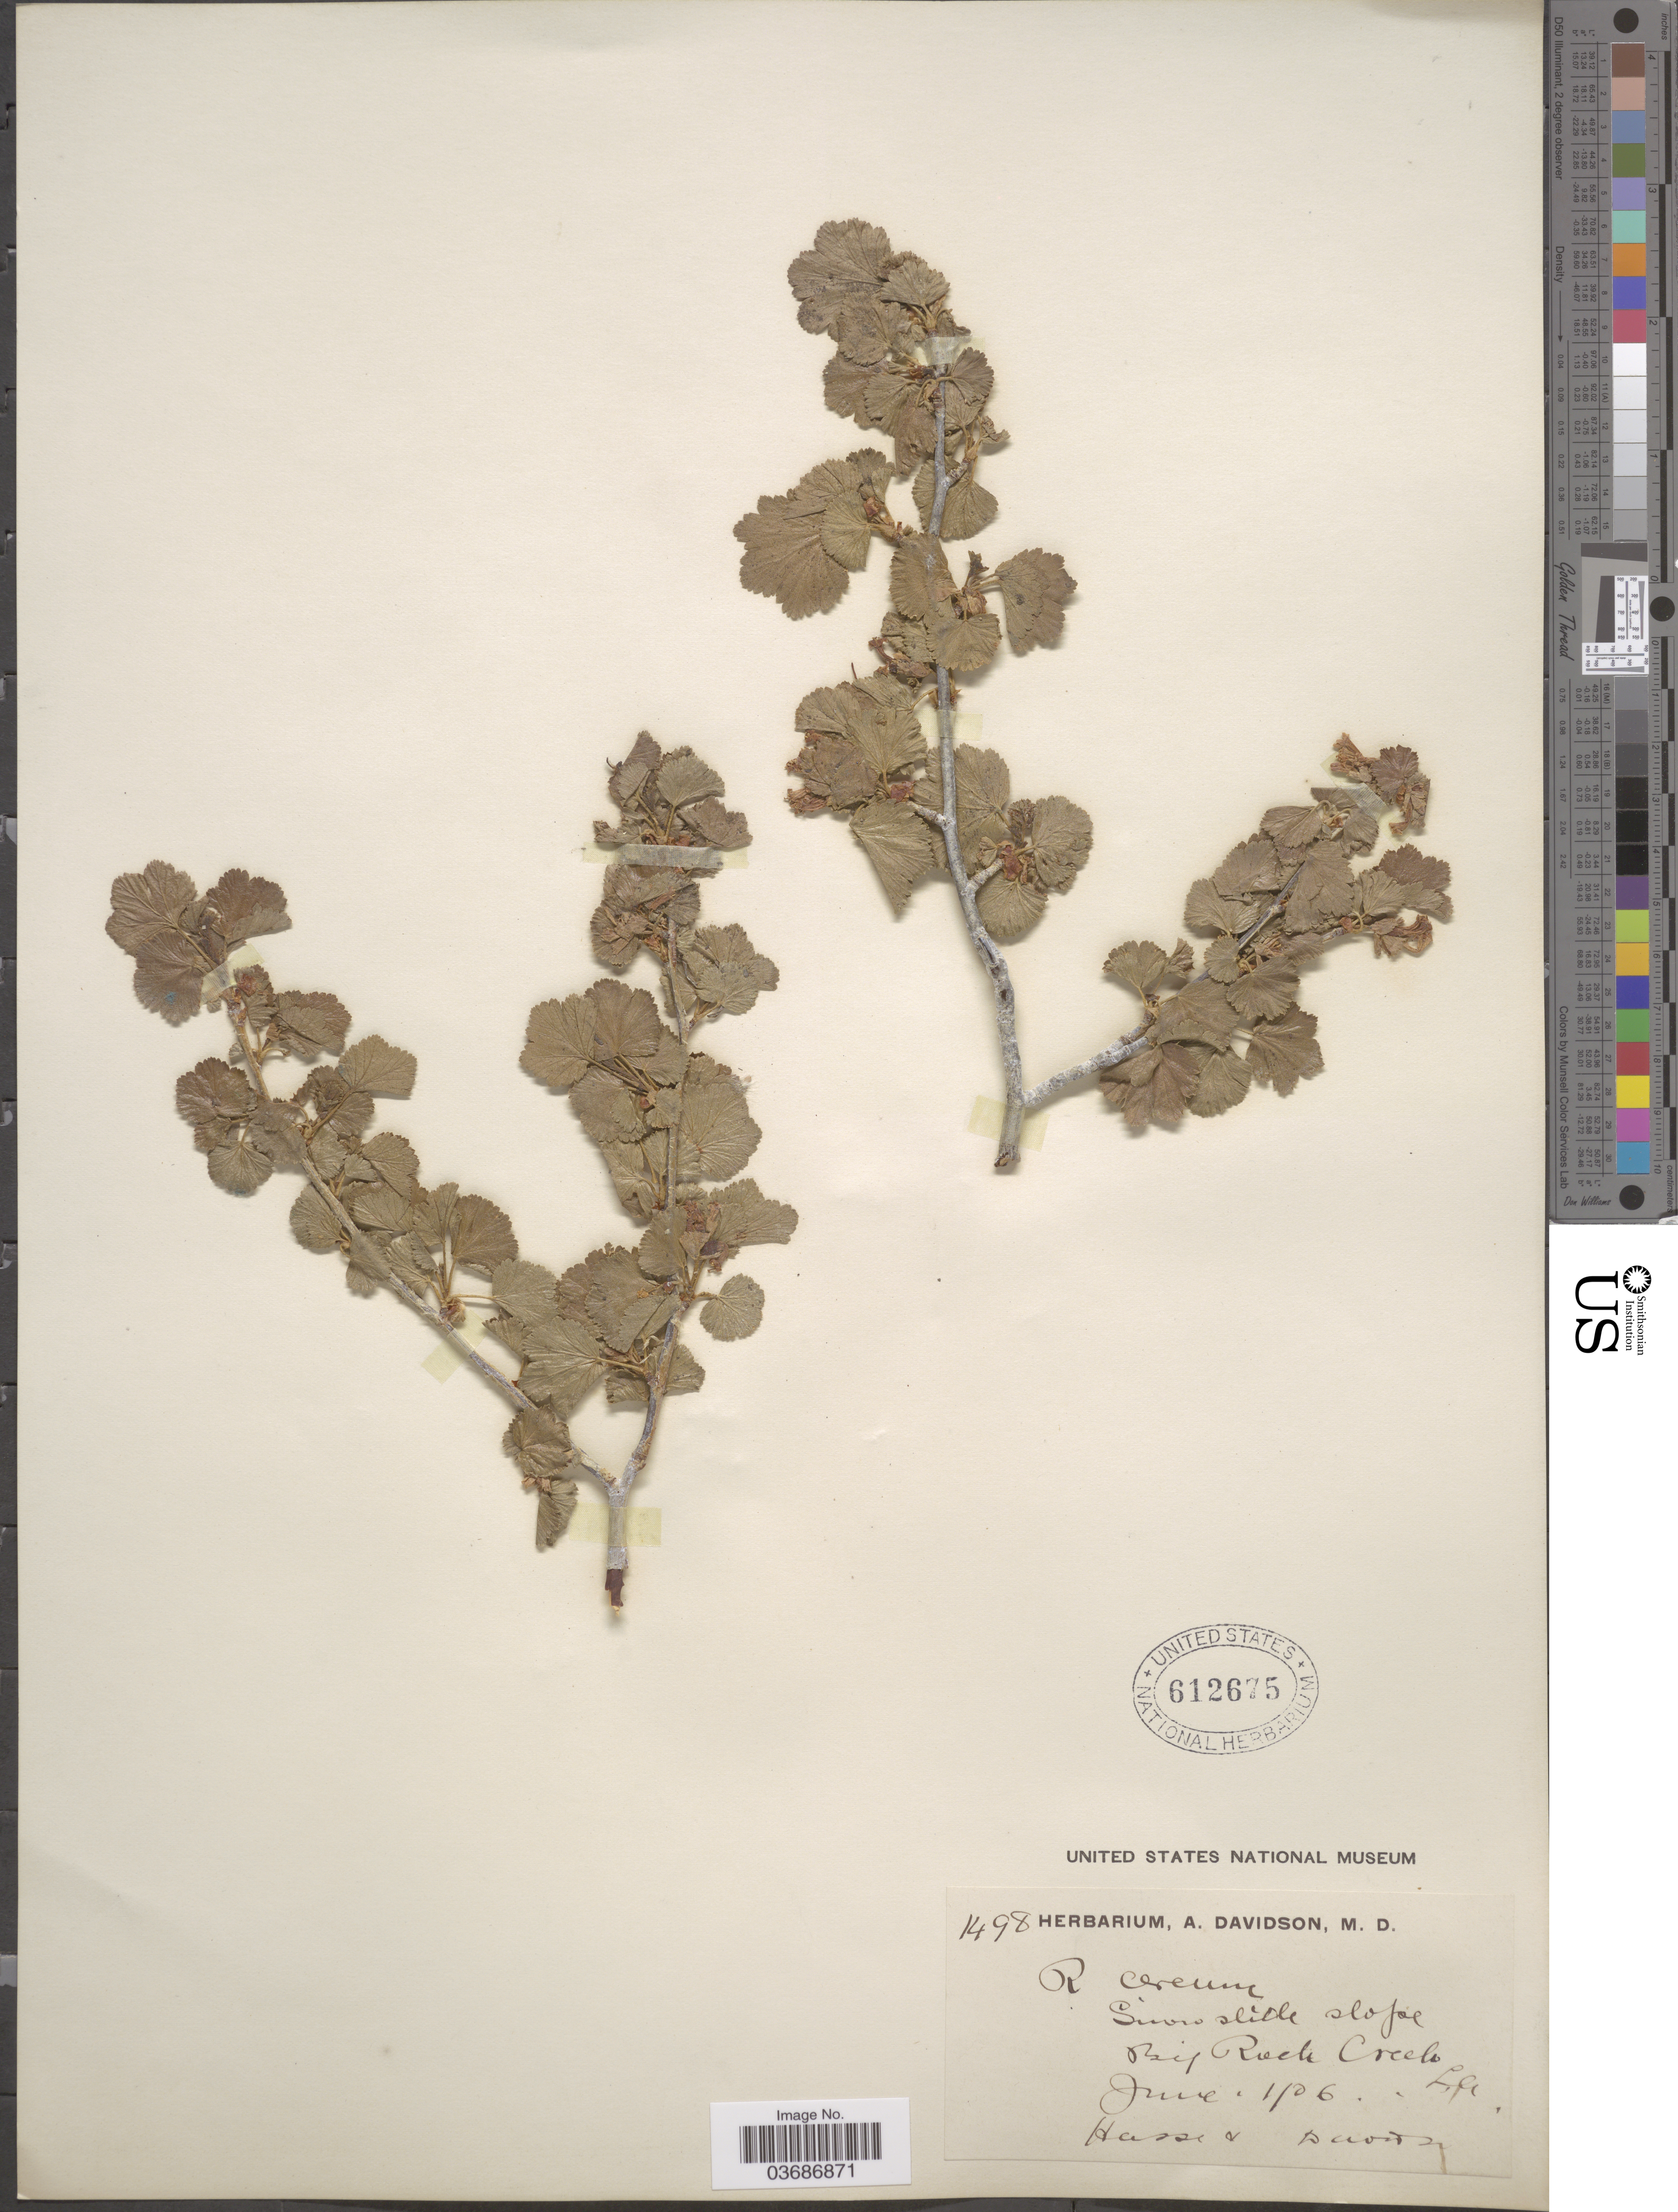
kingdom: Plantae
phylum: Tracheophyta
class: Magnoliopsida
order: Saxifragales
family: Grossulariaceae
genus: Ribes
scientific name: Ribes cereum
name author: Douglas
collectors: -. Hasse & A. Davidson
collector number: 1498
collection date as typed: Transcribed d/m/y: 1/6/6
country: United States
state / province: California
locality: Snow slide slope Big Rock Creek, L.A.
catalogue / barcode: US 612675